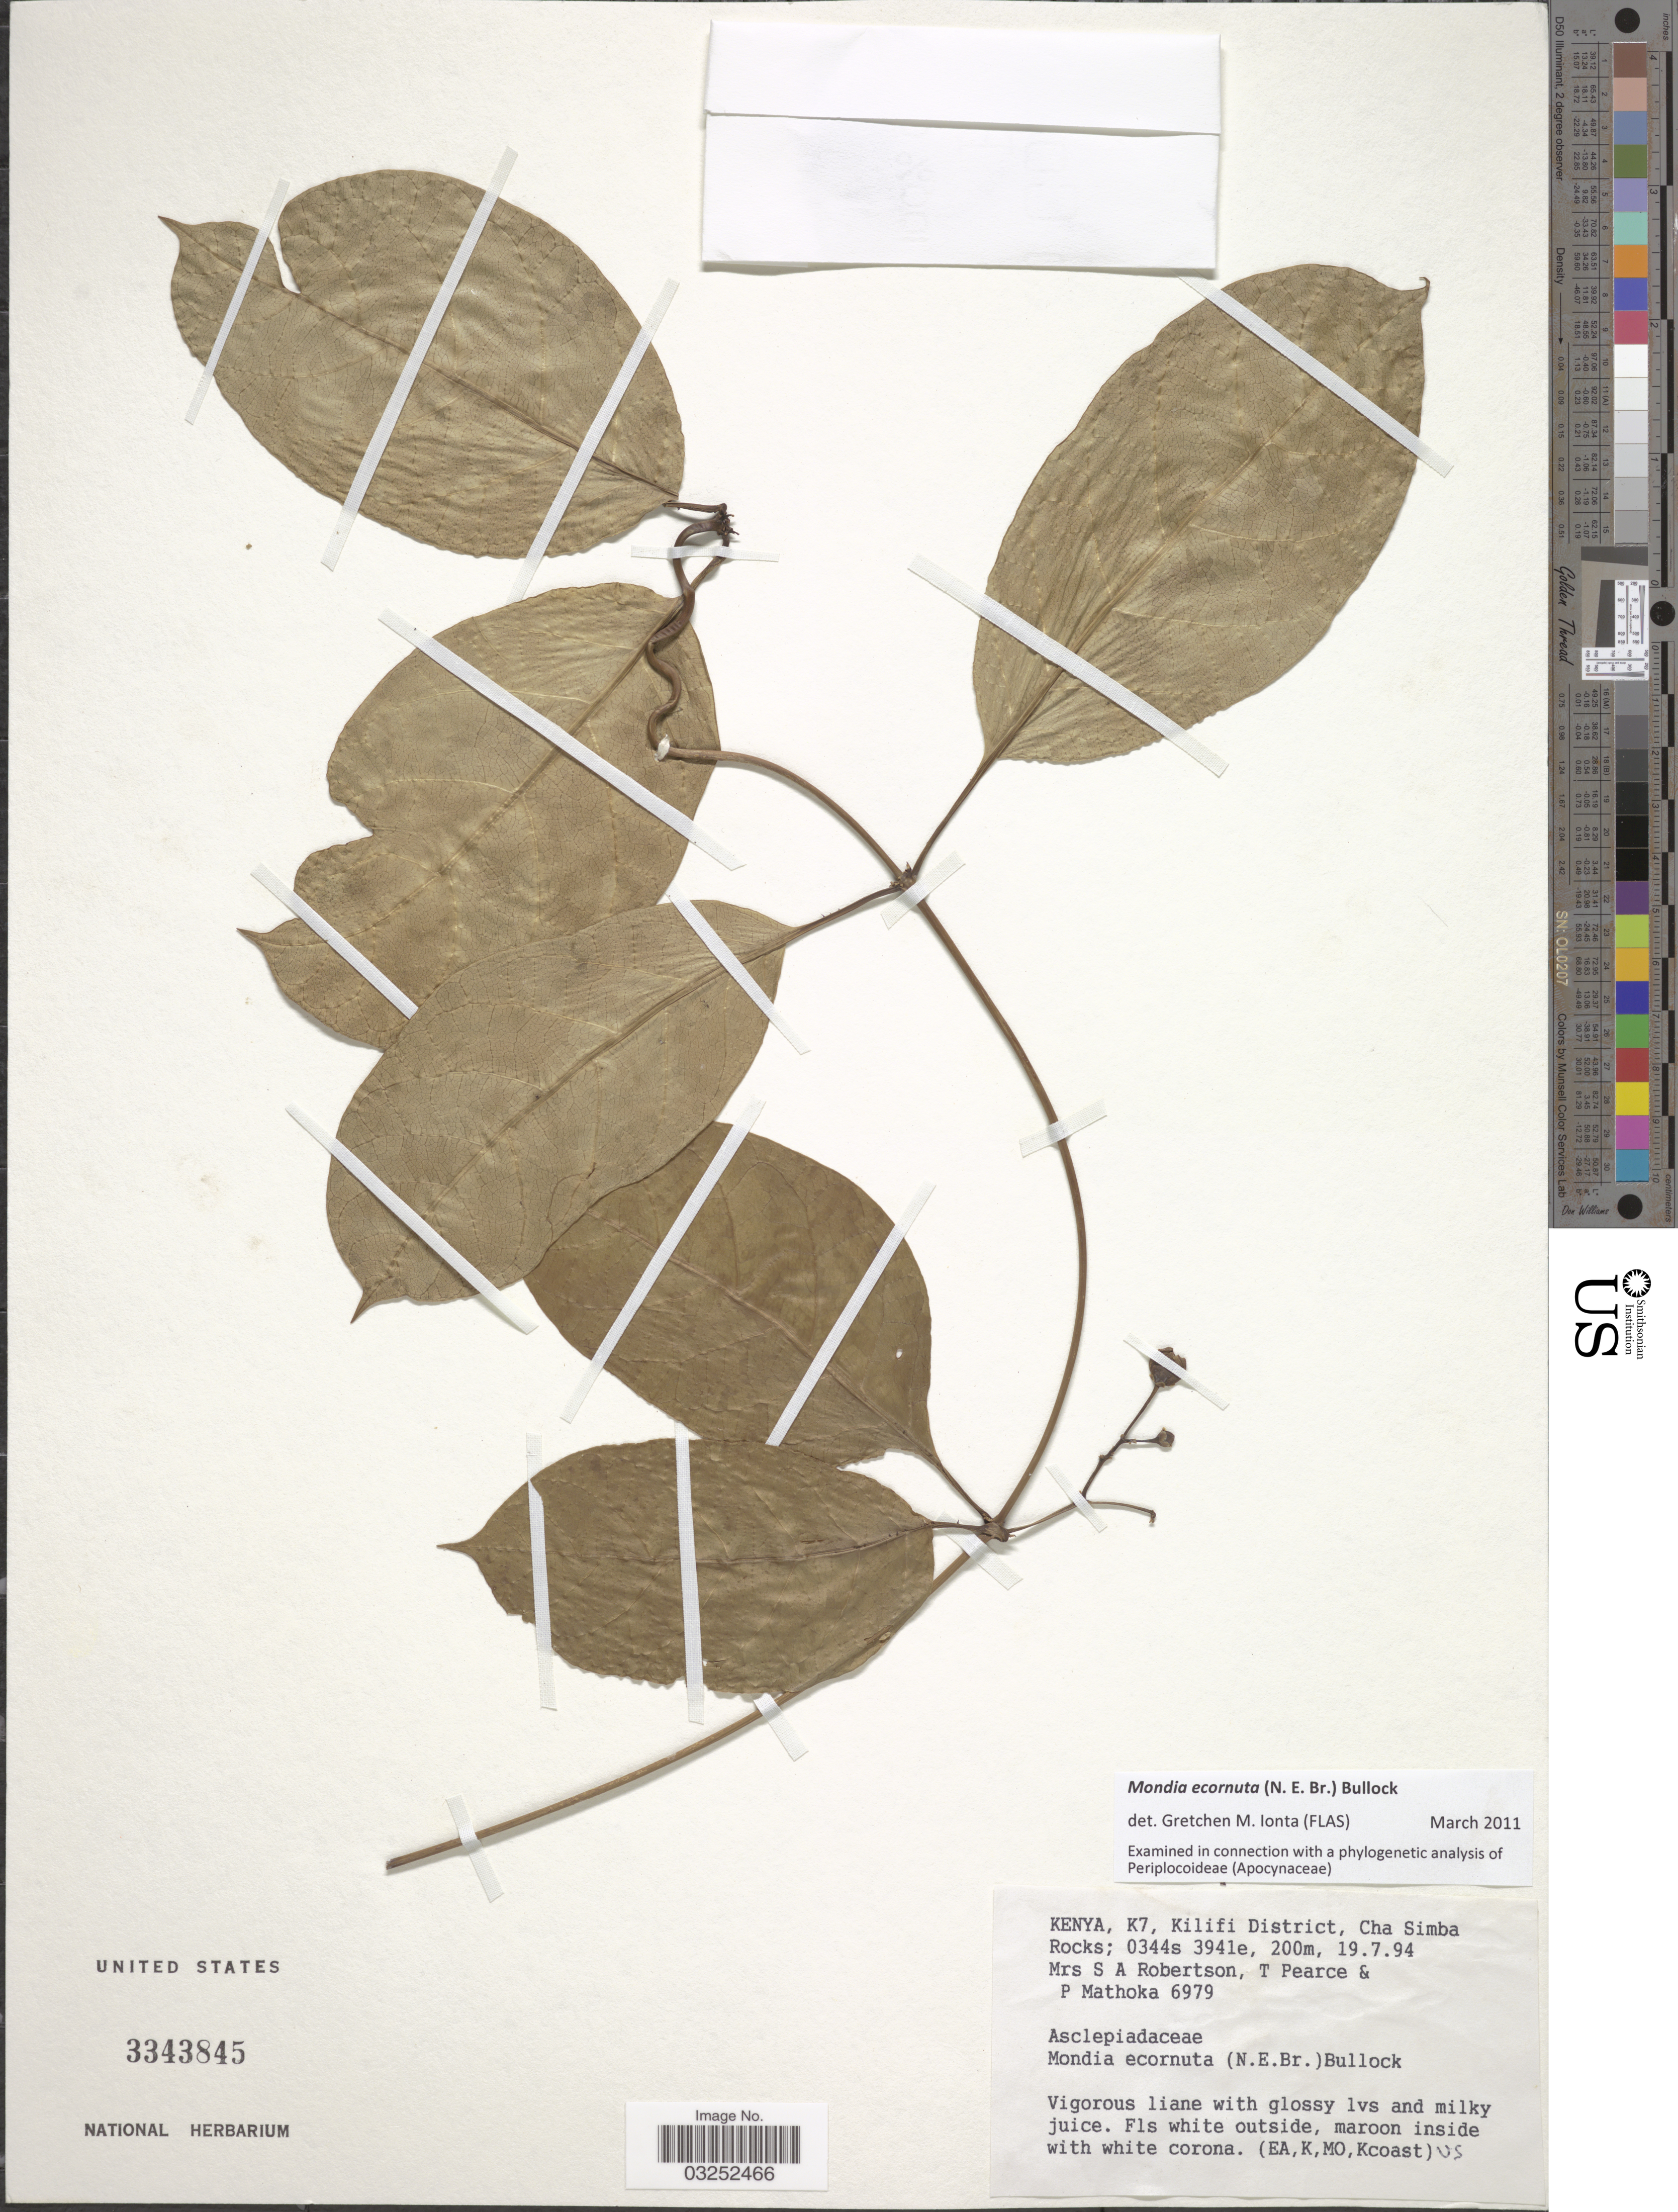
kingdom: Plantae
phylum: Tracheophyta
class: Magnoliopsida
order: Gentianales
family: Apocynaceae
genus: Mondia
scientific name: Mondia ecornuta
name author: (N.E. Br.) Bullock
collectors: S. Robertson, T. Pearce & P. Mathoka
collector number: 6979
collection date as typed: Transcribed d/m/y: 19/7/94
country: Kenya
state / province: Kilifi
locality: Kilifi District, Cha Simba Rocks.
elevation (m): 200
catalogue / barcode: US 3343845